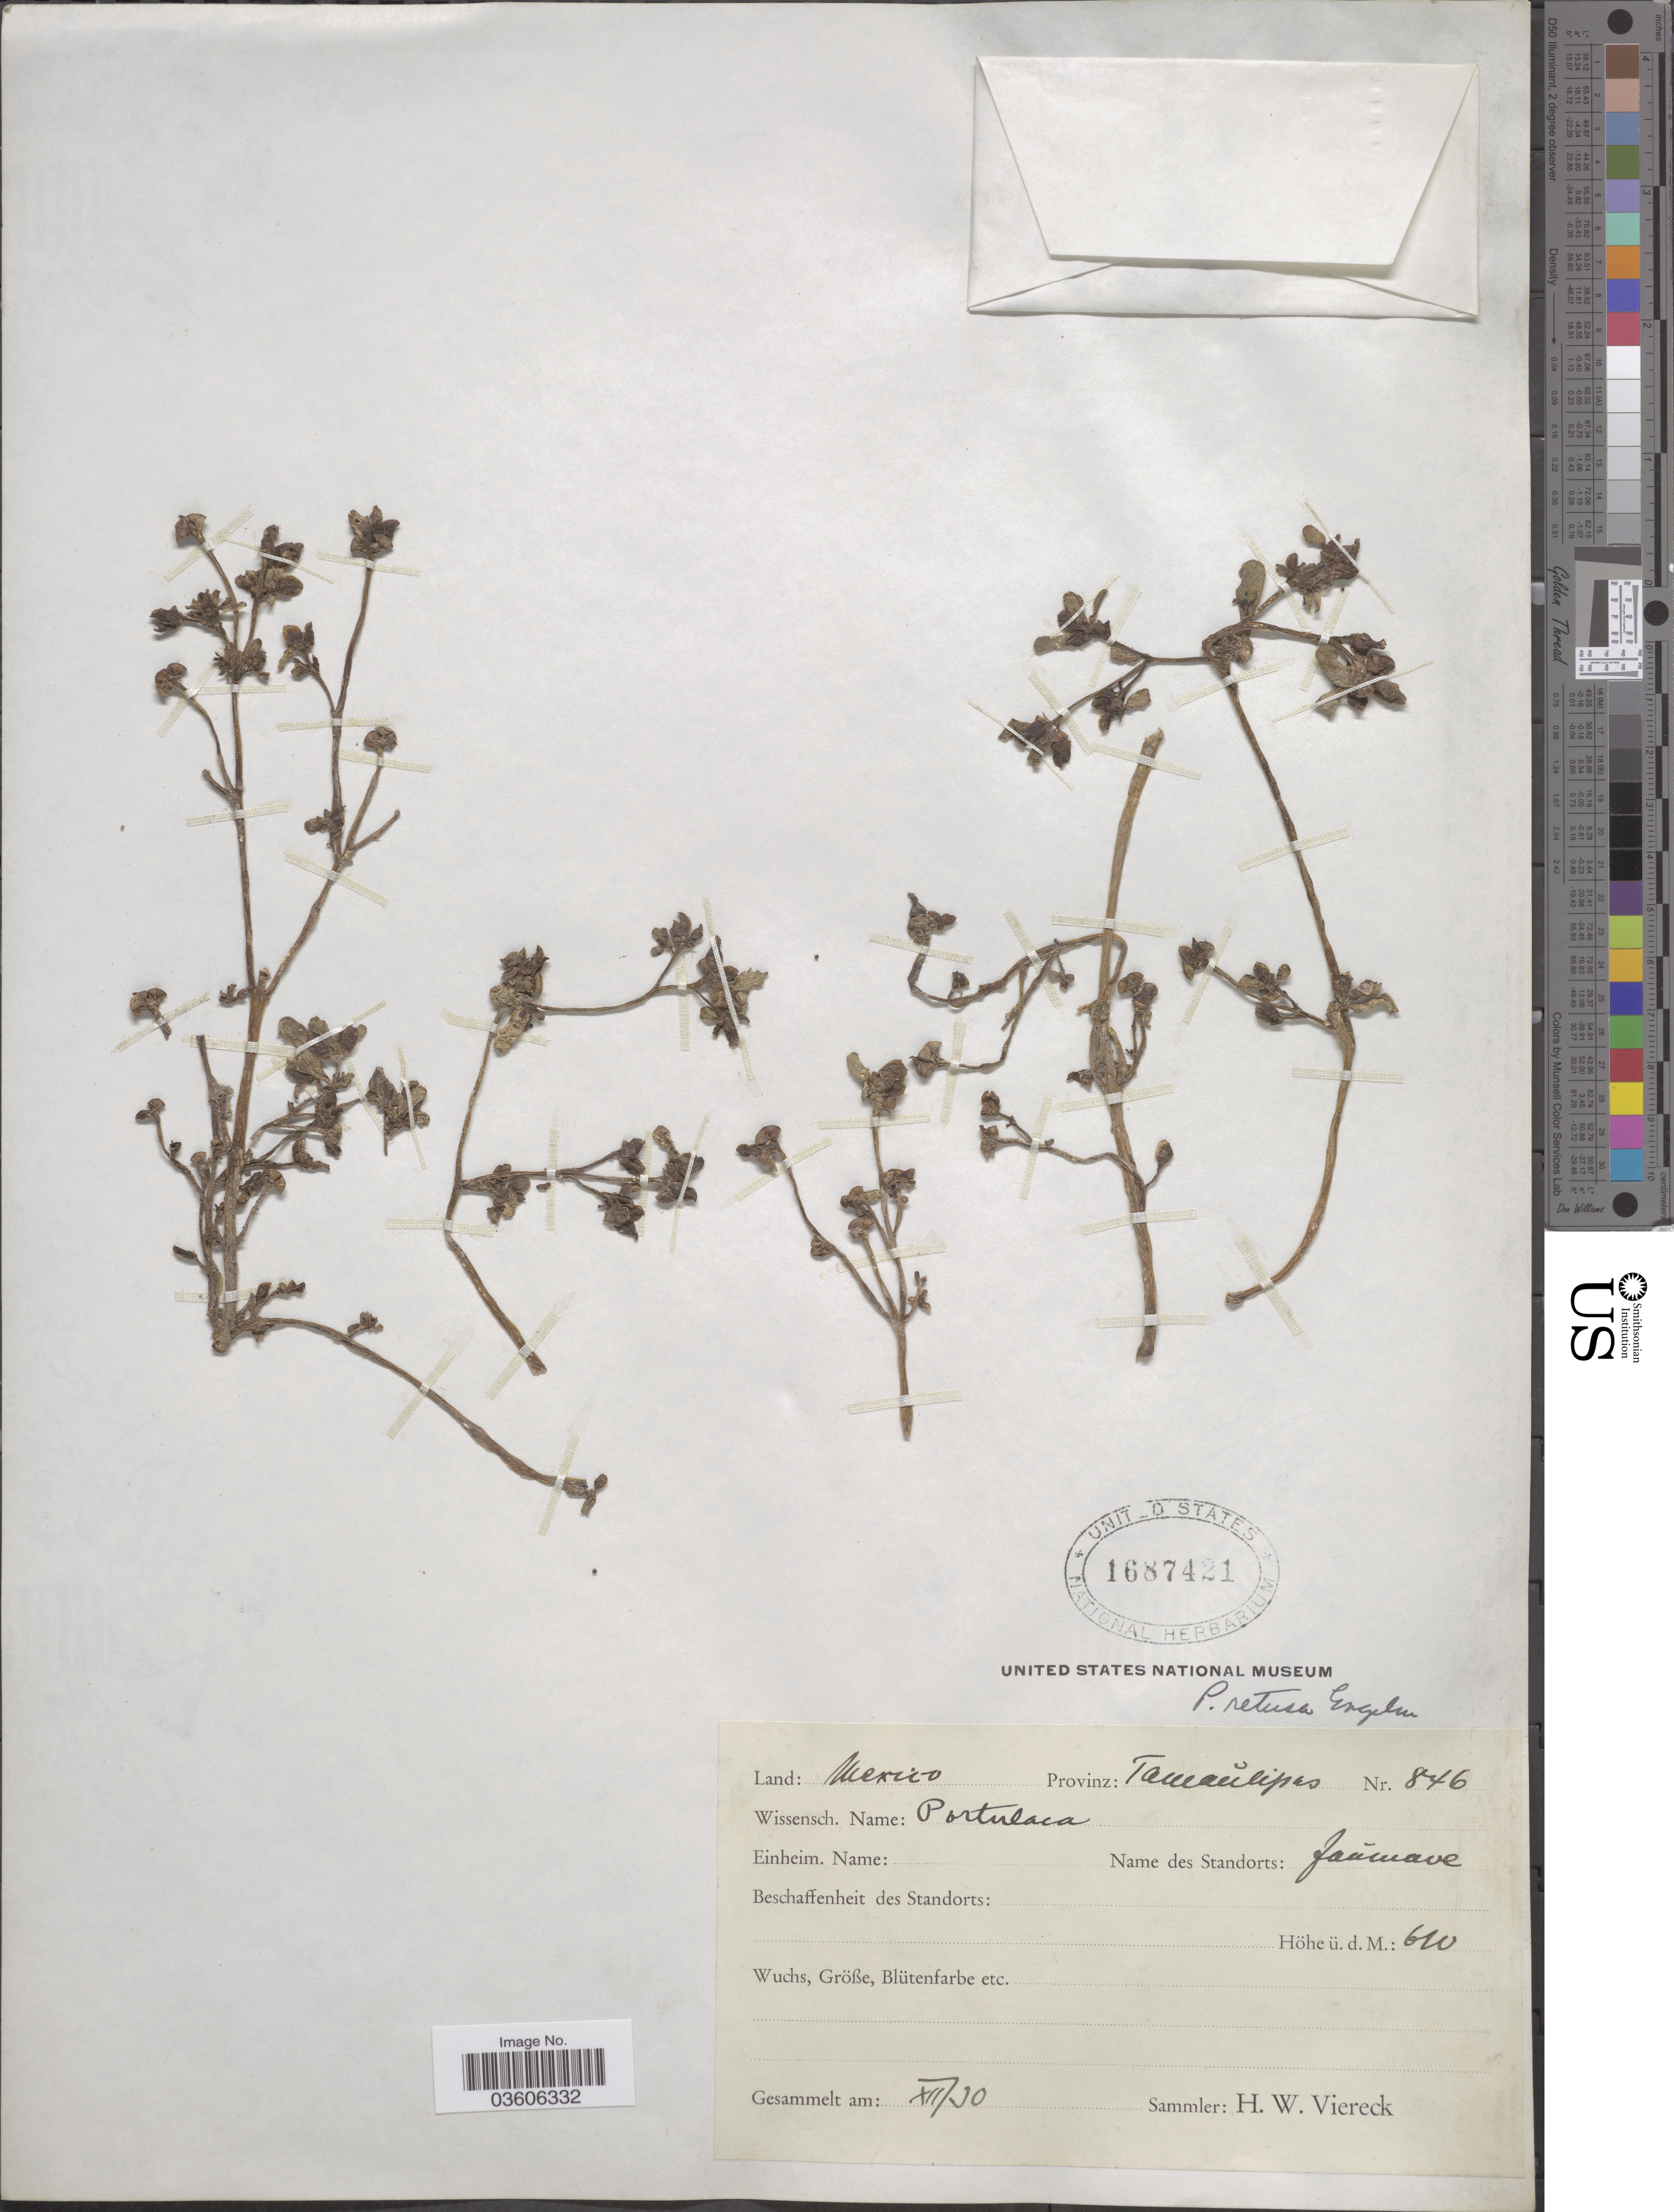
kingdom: Plantae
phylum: Tracheophyta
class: Magnoliopsida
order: Caryophyllales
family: Portulacaceae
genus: Portulaca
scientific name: Portulaca oleracea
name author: L.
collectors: H. W. Viereck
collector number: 846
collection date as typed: Transcribed d/m/y: /12/30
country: Mexico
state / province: Tamaulipas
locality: Jaúmave.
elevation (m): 610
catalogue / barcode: US 1687421